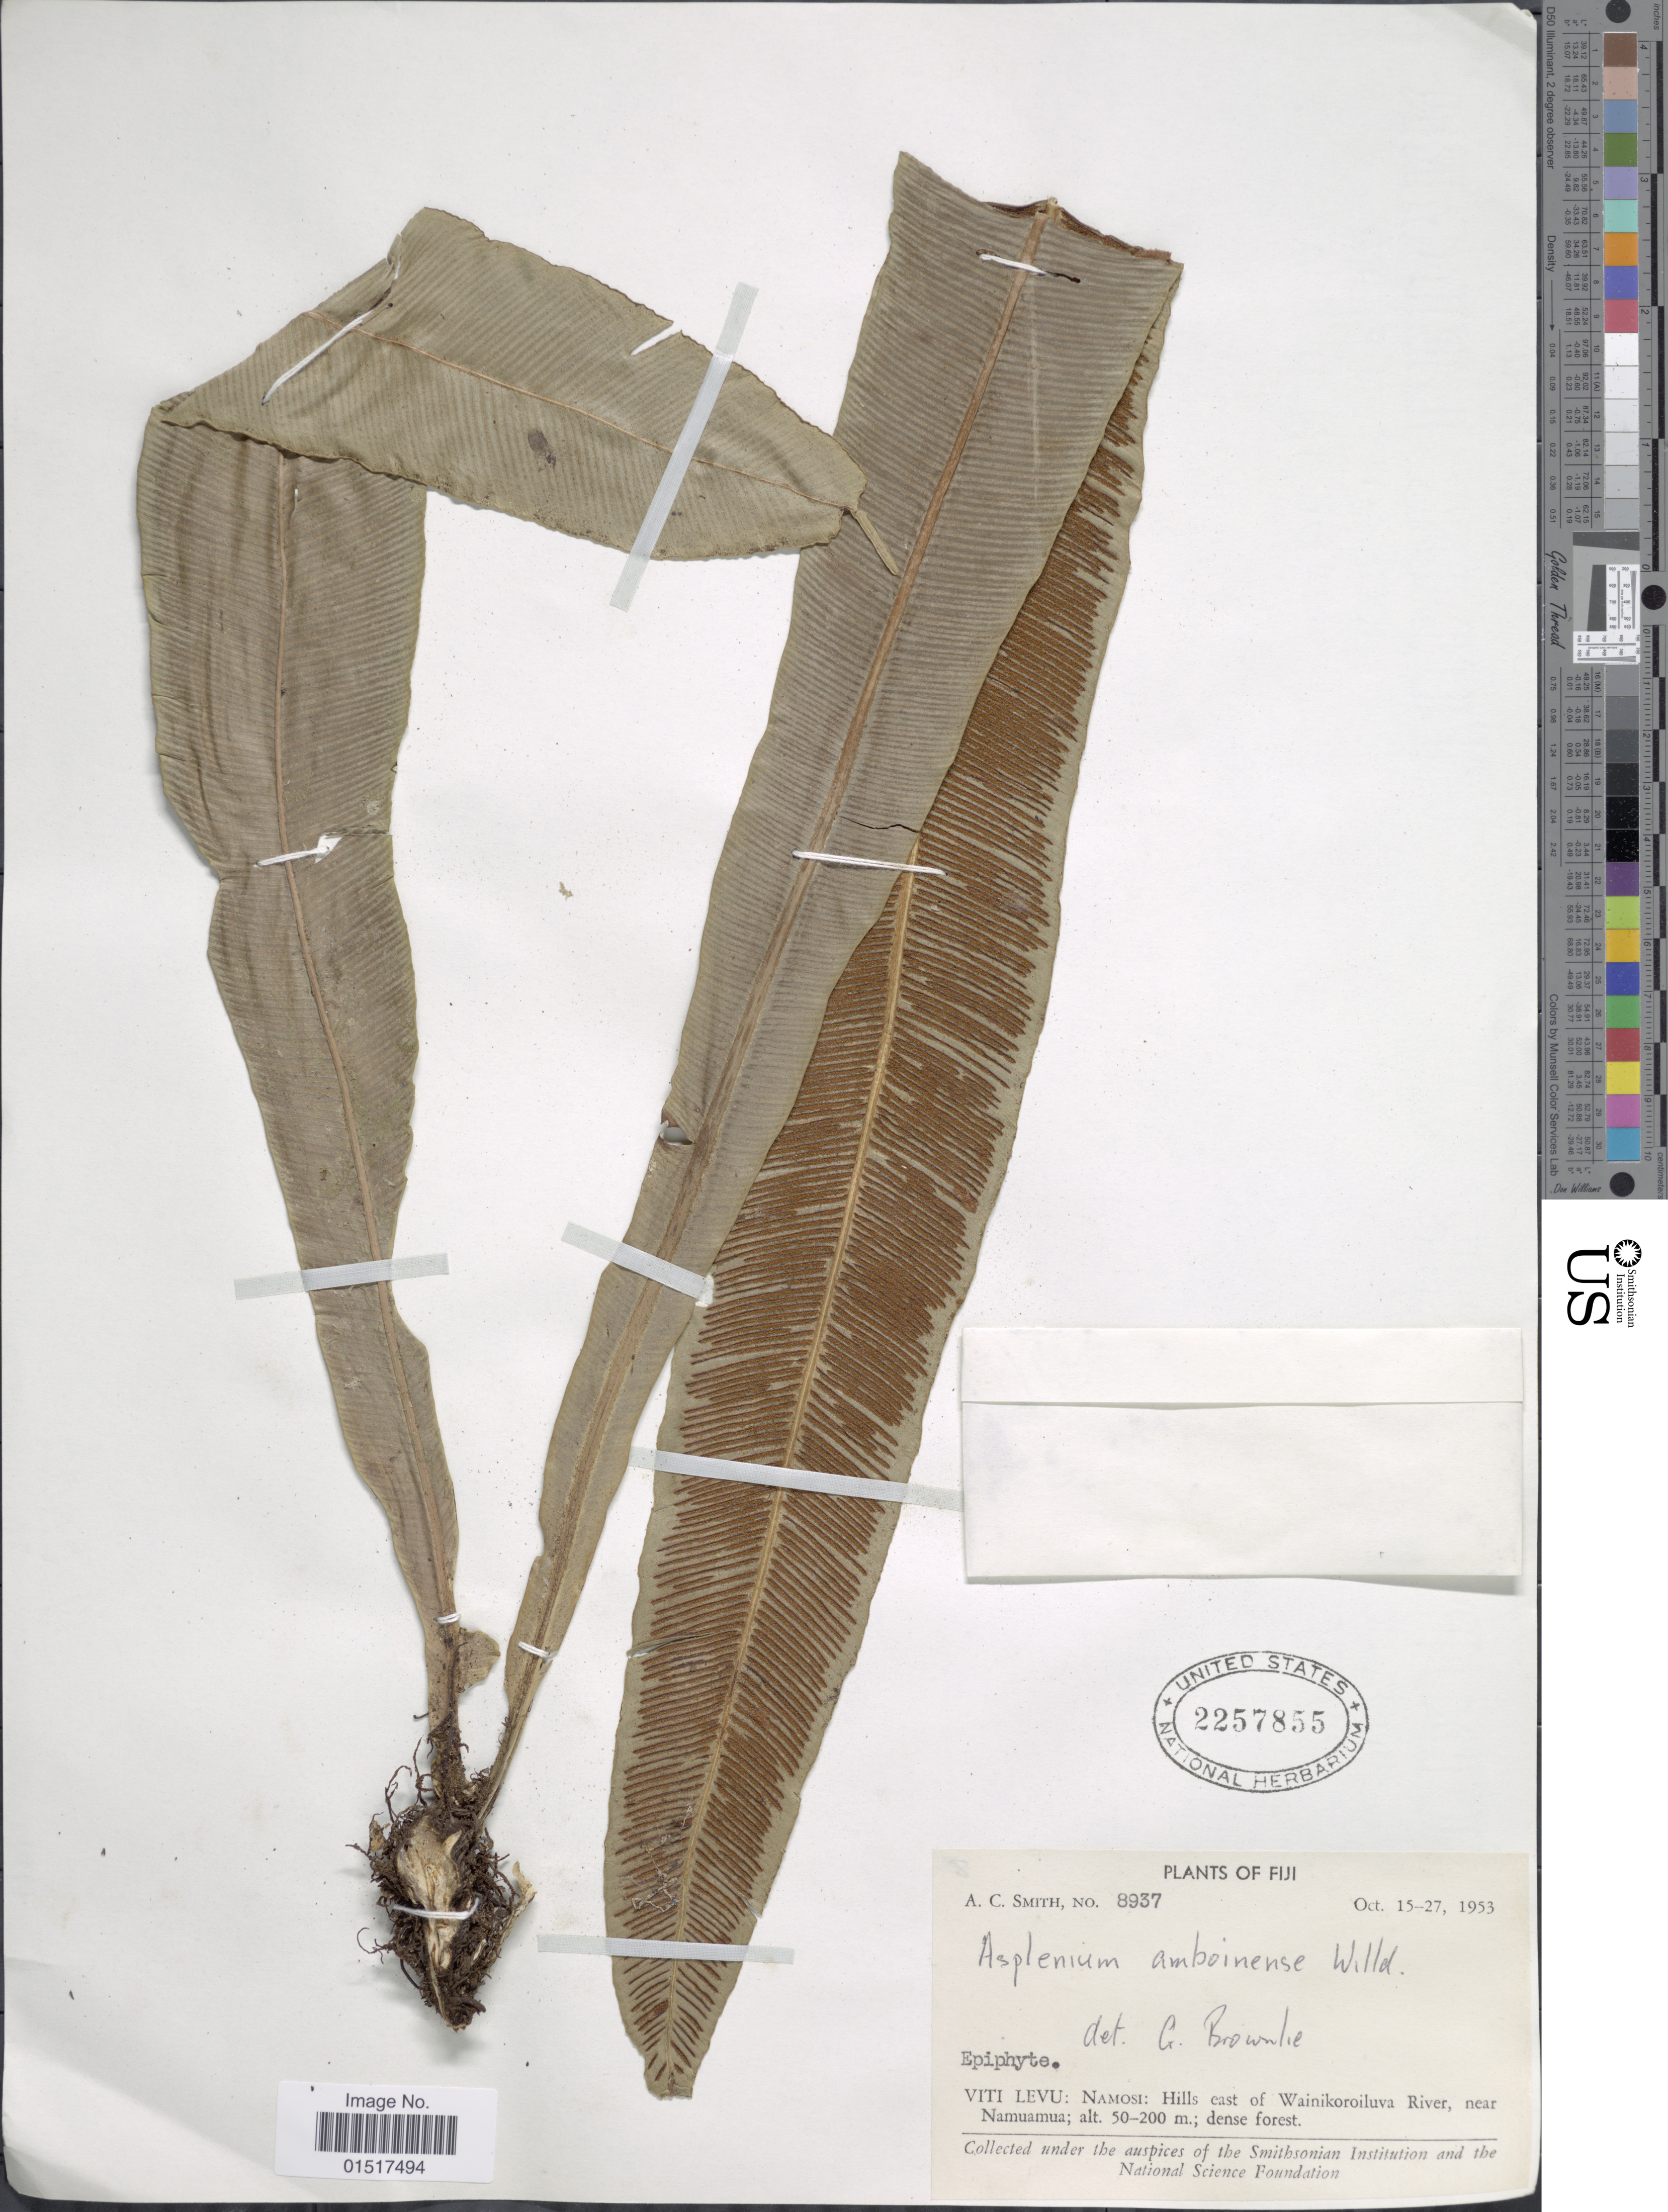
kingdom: Plantae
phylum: Tracheophyta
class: Polypodiopsida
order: Polypodiales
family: Aspleniaceae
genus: Asplenium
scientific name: Asplenium amboinense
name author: Willd.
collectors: A. C. Smith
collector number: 8937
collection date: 1953-10-15/1953-10-27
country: Fiji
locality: Viti Levu: Namosi: Hills east of Wainikoroiluva River, near Namuamua.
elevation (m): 50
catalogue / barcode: US 2257855